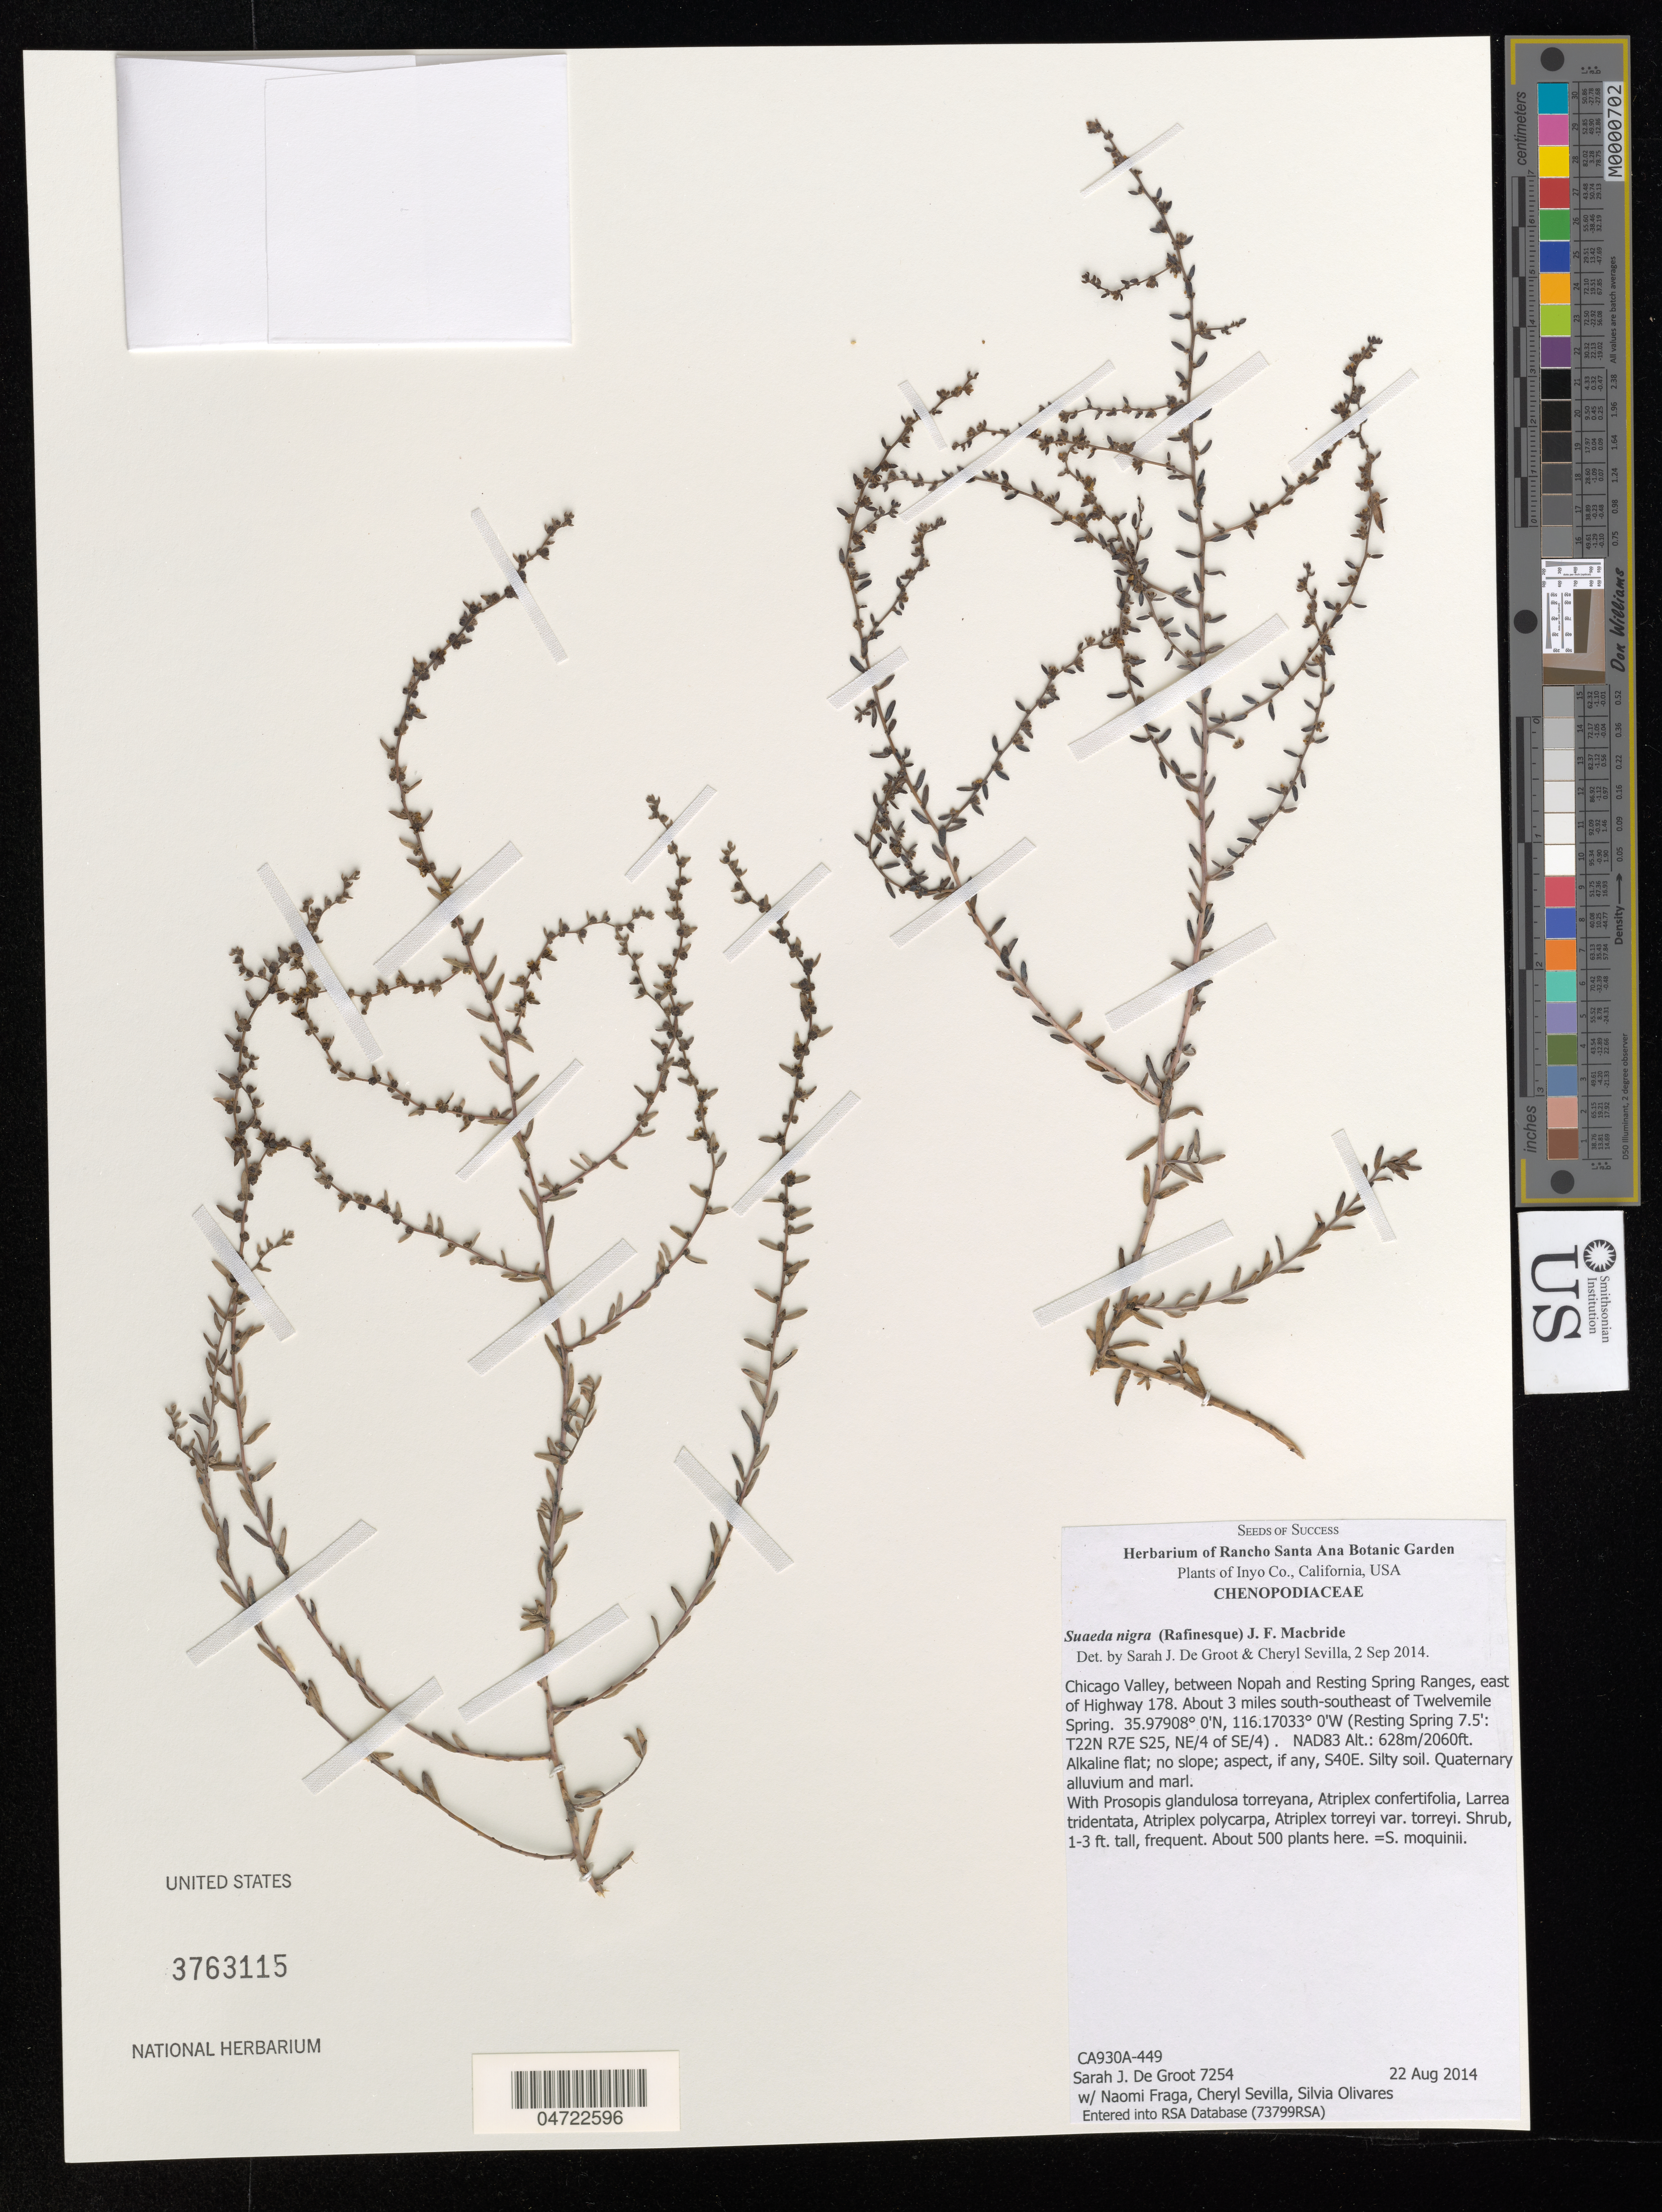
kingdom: Plantae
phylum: Tracheophyta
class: Magnoliopsida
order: Caryophyllales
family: Amaranthaceae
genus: Suaeda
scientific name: Suaeda nigra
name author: (Raf.) J.F. Macbr.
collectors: S. De Groot, N. Fraga, C. Sevilla & S. Olivares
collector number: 7254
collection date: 2014-08-22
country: United States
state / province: California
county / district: Inyo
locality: Inyo Co. Chicago Valley, between Nopah and Resting Spring Ranges, east of Highway 178. About 3 miles south-southeast of Twelvemile Spring. (Resting Spring 7.5': T22N R7E S25, NE/4 of SE/4).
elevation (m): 628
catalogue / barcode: US 3763115